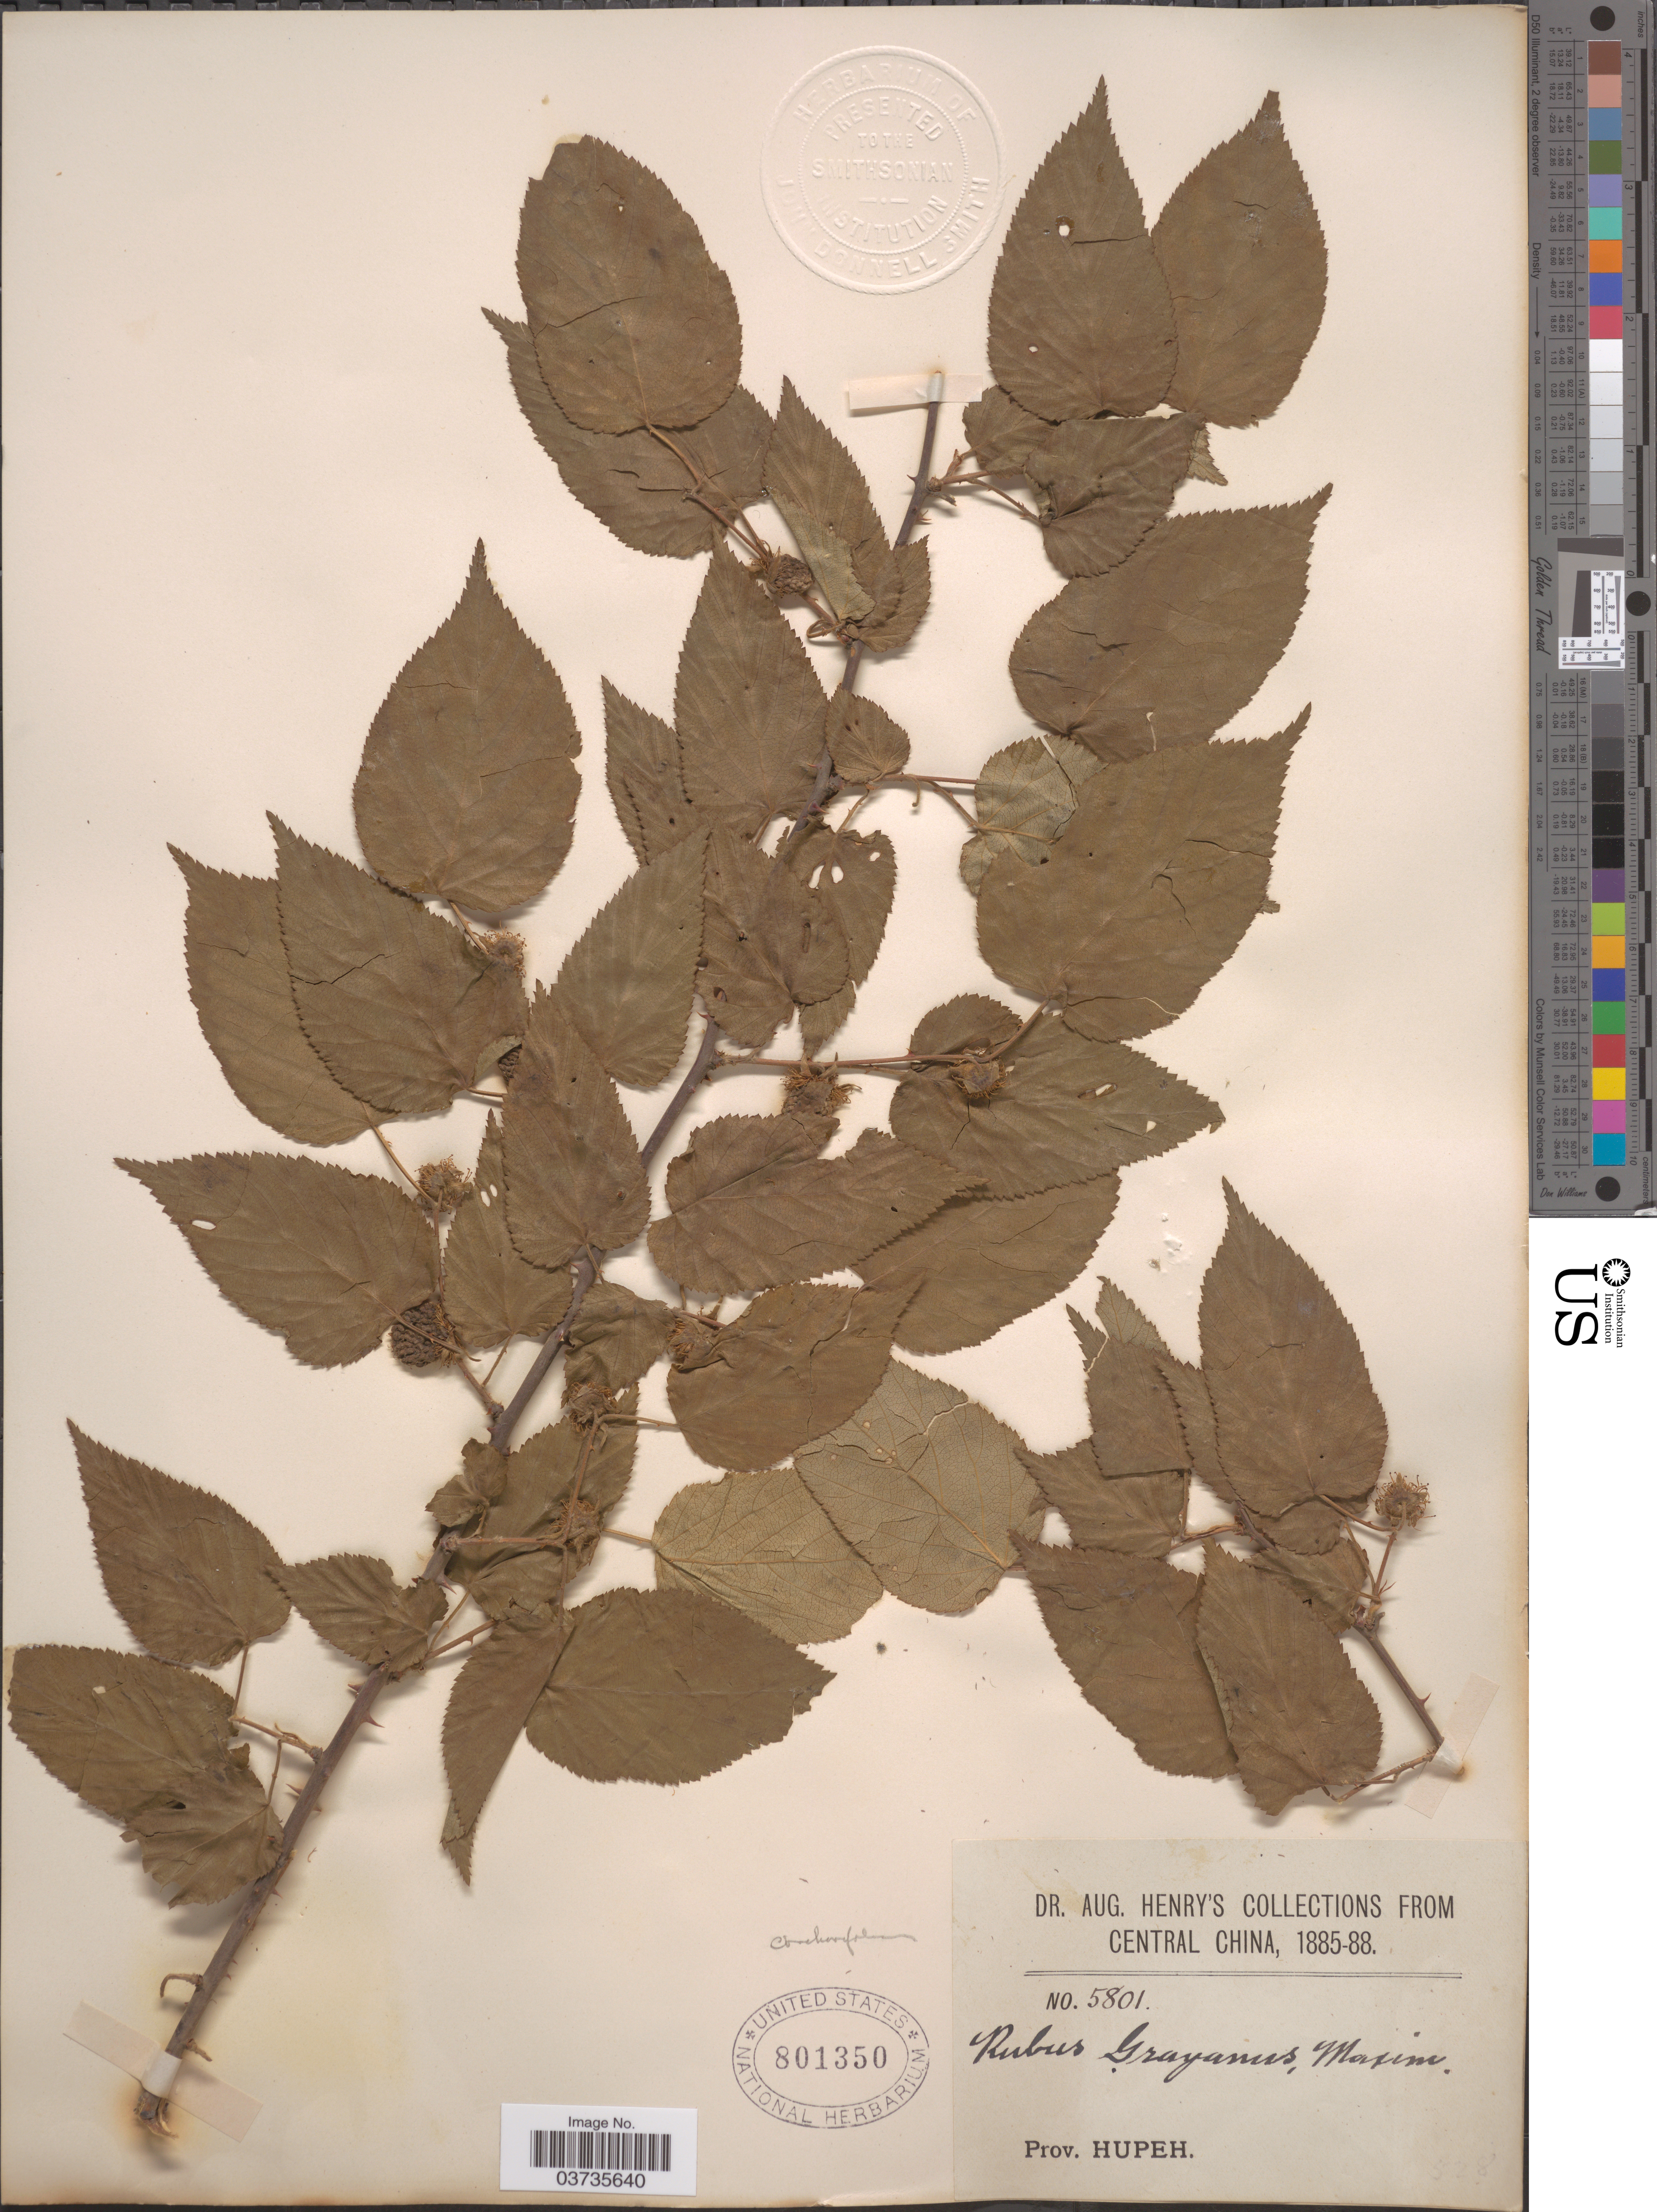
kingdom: Plantae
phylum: Tracheophyta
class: Magnoliopsida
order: Rosales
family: Rosaceae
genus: Rubus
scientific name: Rubus corchorifolius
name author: L. f.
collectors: A. Henry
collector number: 5801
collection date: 1885/1888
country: China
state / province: Hubei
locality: Central China, Prov. Hupeh.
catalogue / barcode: US 801350